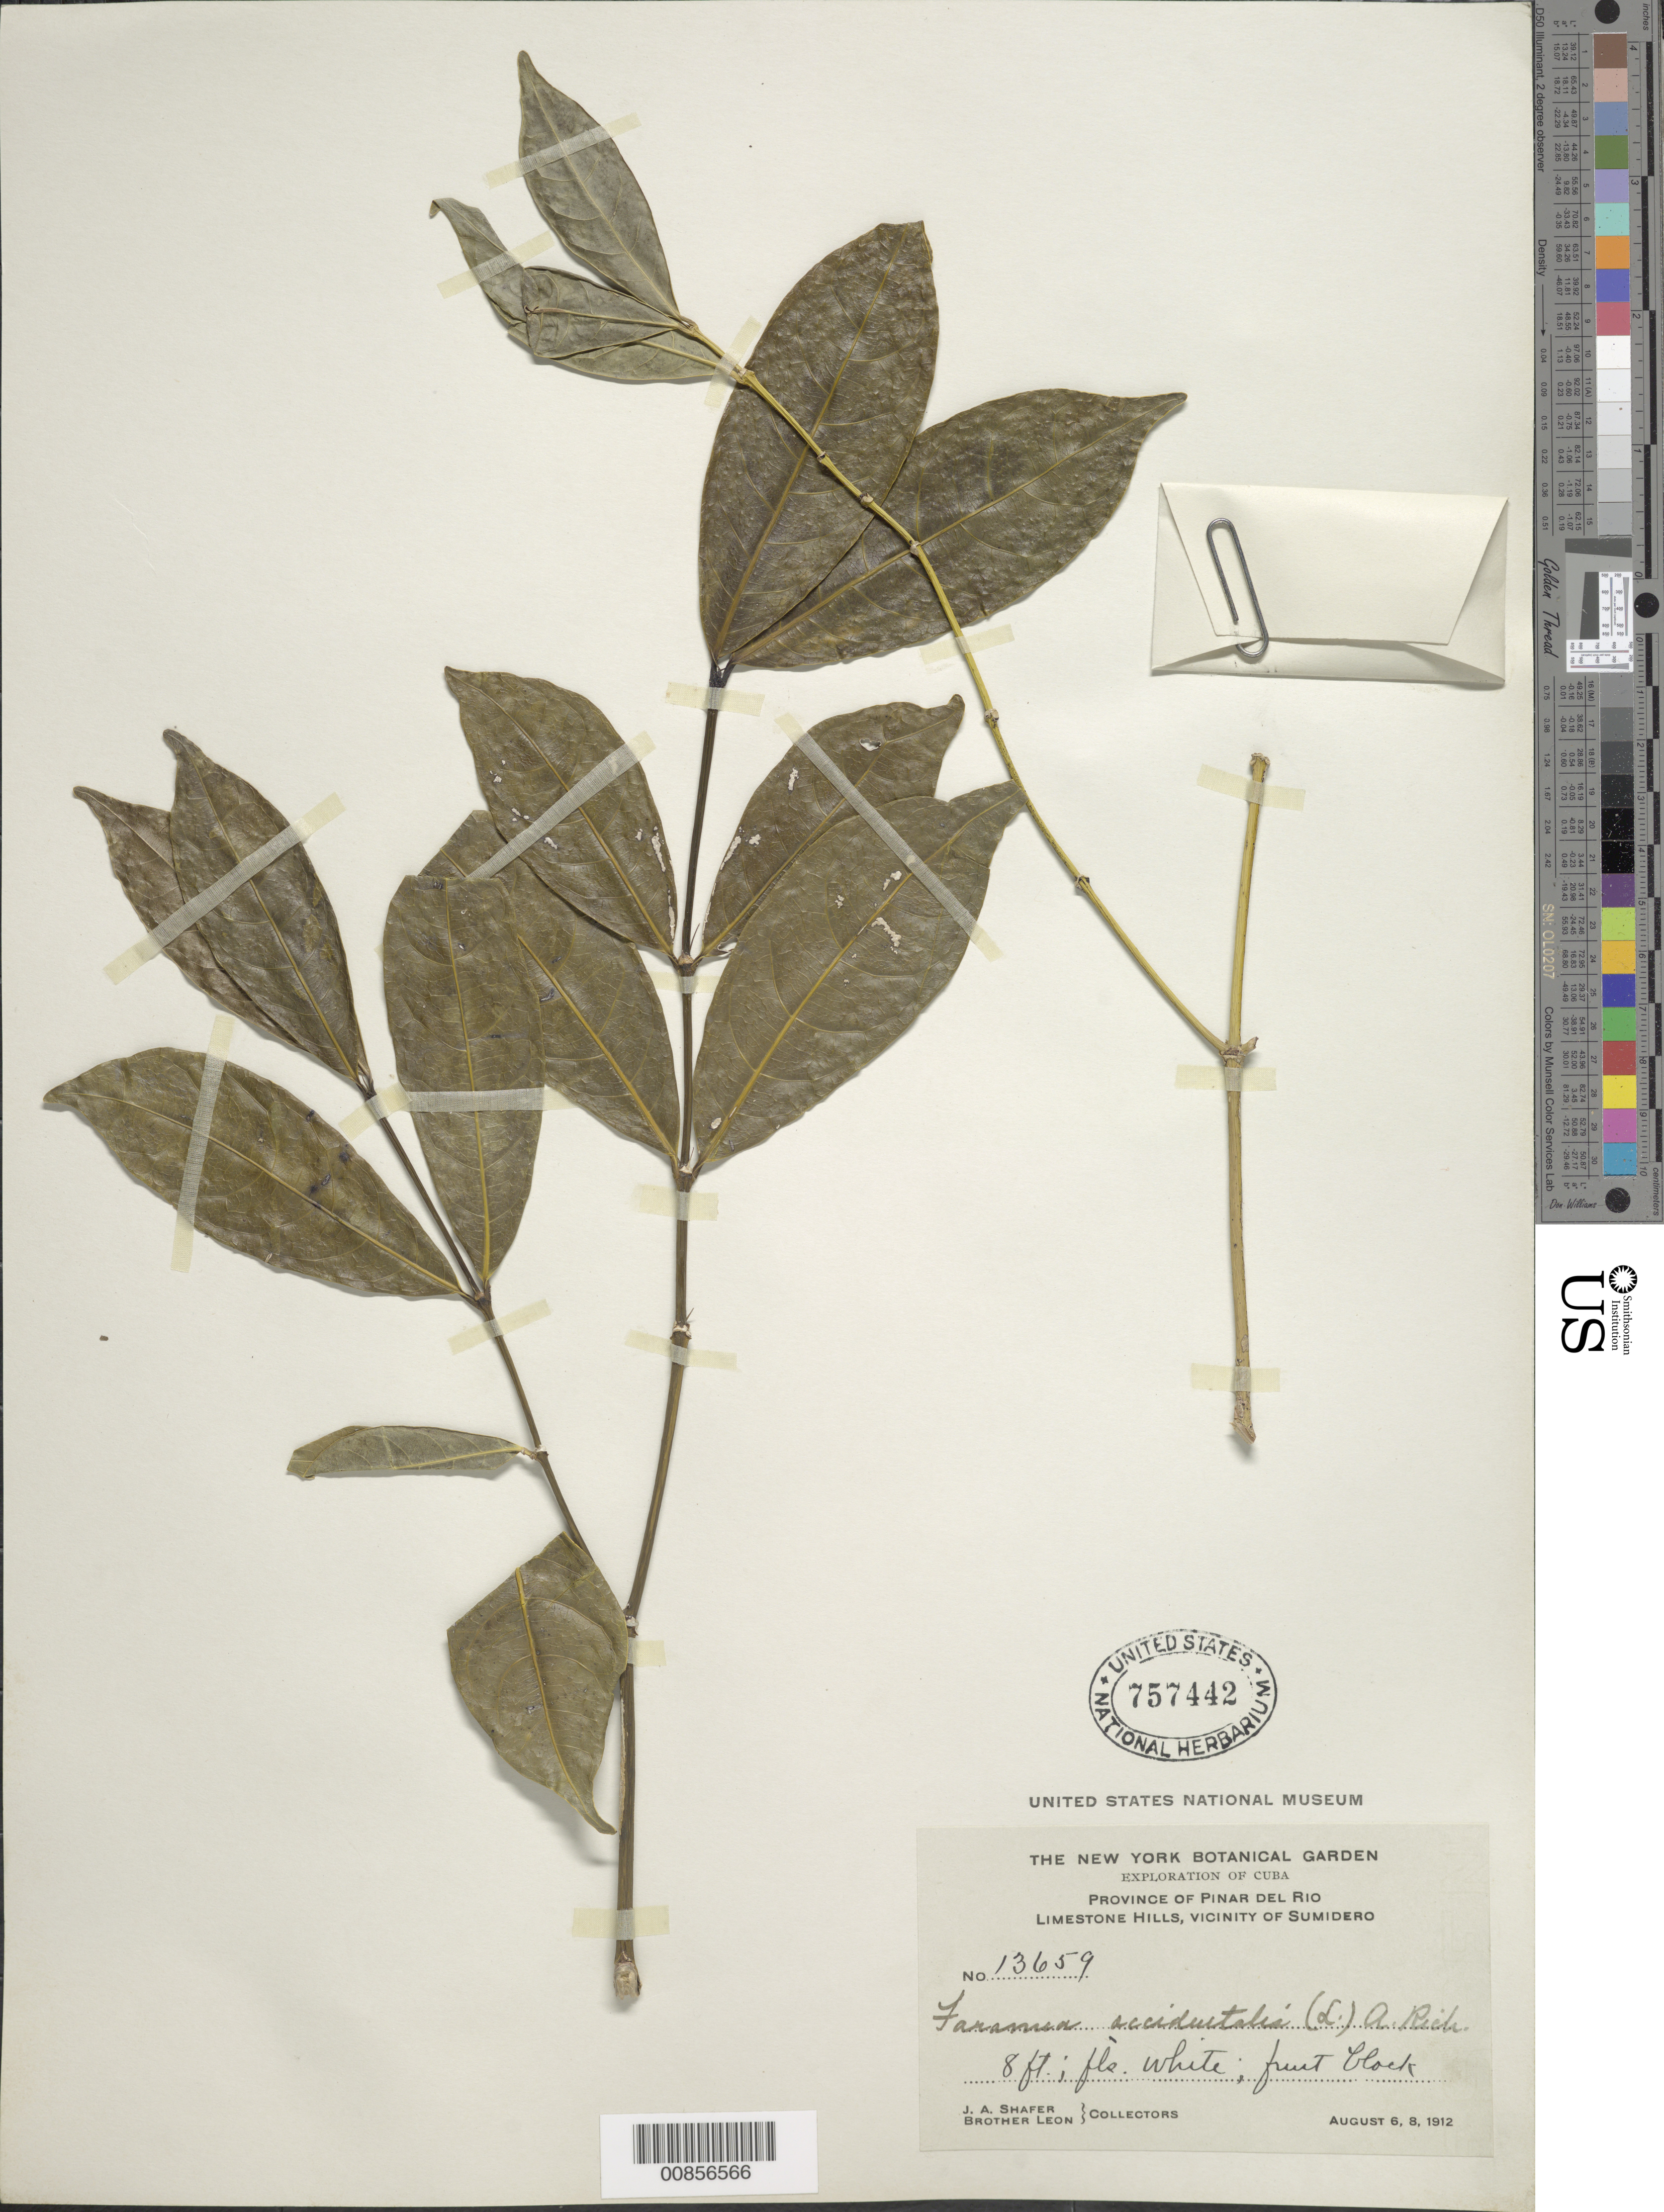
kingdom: Plantae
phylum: Tracheophyta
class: Magnoliopsida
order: Gentianales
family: Rubiaceae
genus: Faramea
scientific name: Faramea occidentalis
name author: (L.) A. Rich.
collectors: J. A. Shafer & Bro. León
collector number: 13659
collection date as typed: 06 Aug 1912 and 09 Aug 1912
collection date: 1912-08-06,1912-08-09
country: Cuba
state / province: Pinar del Río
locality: Vicinity of Sumidero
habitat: Limestone hills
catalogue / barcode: US 757442